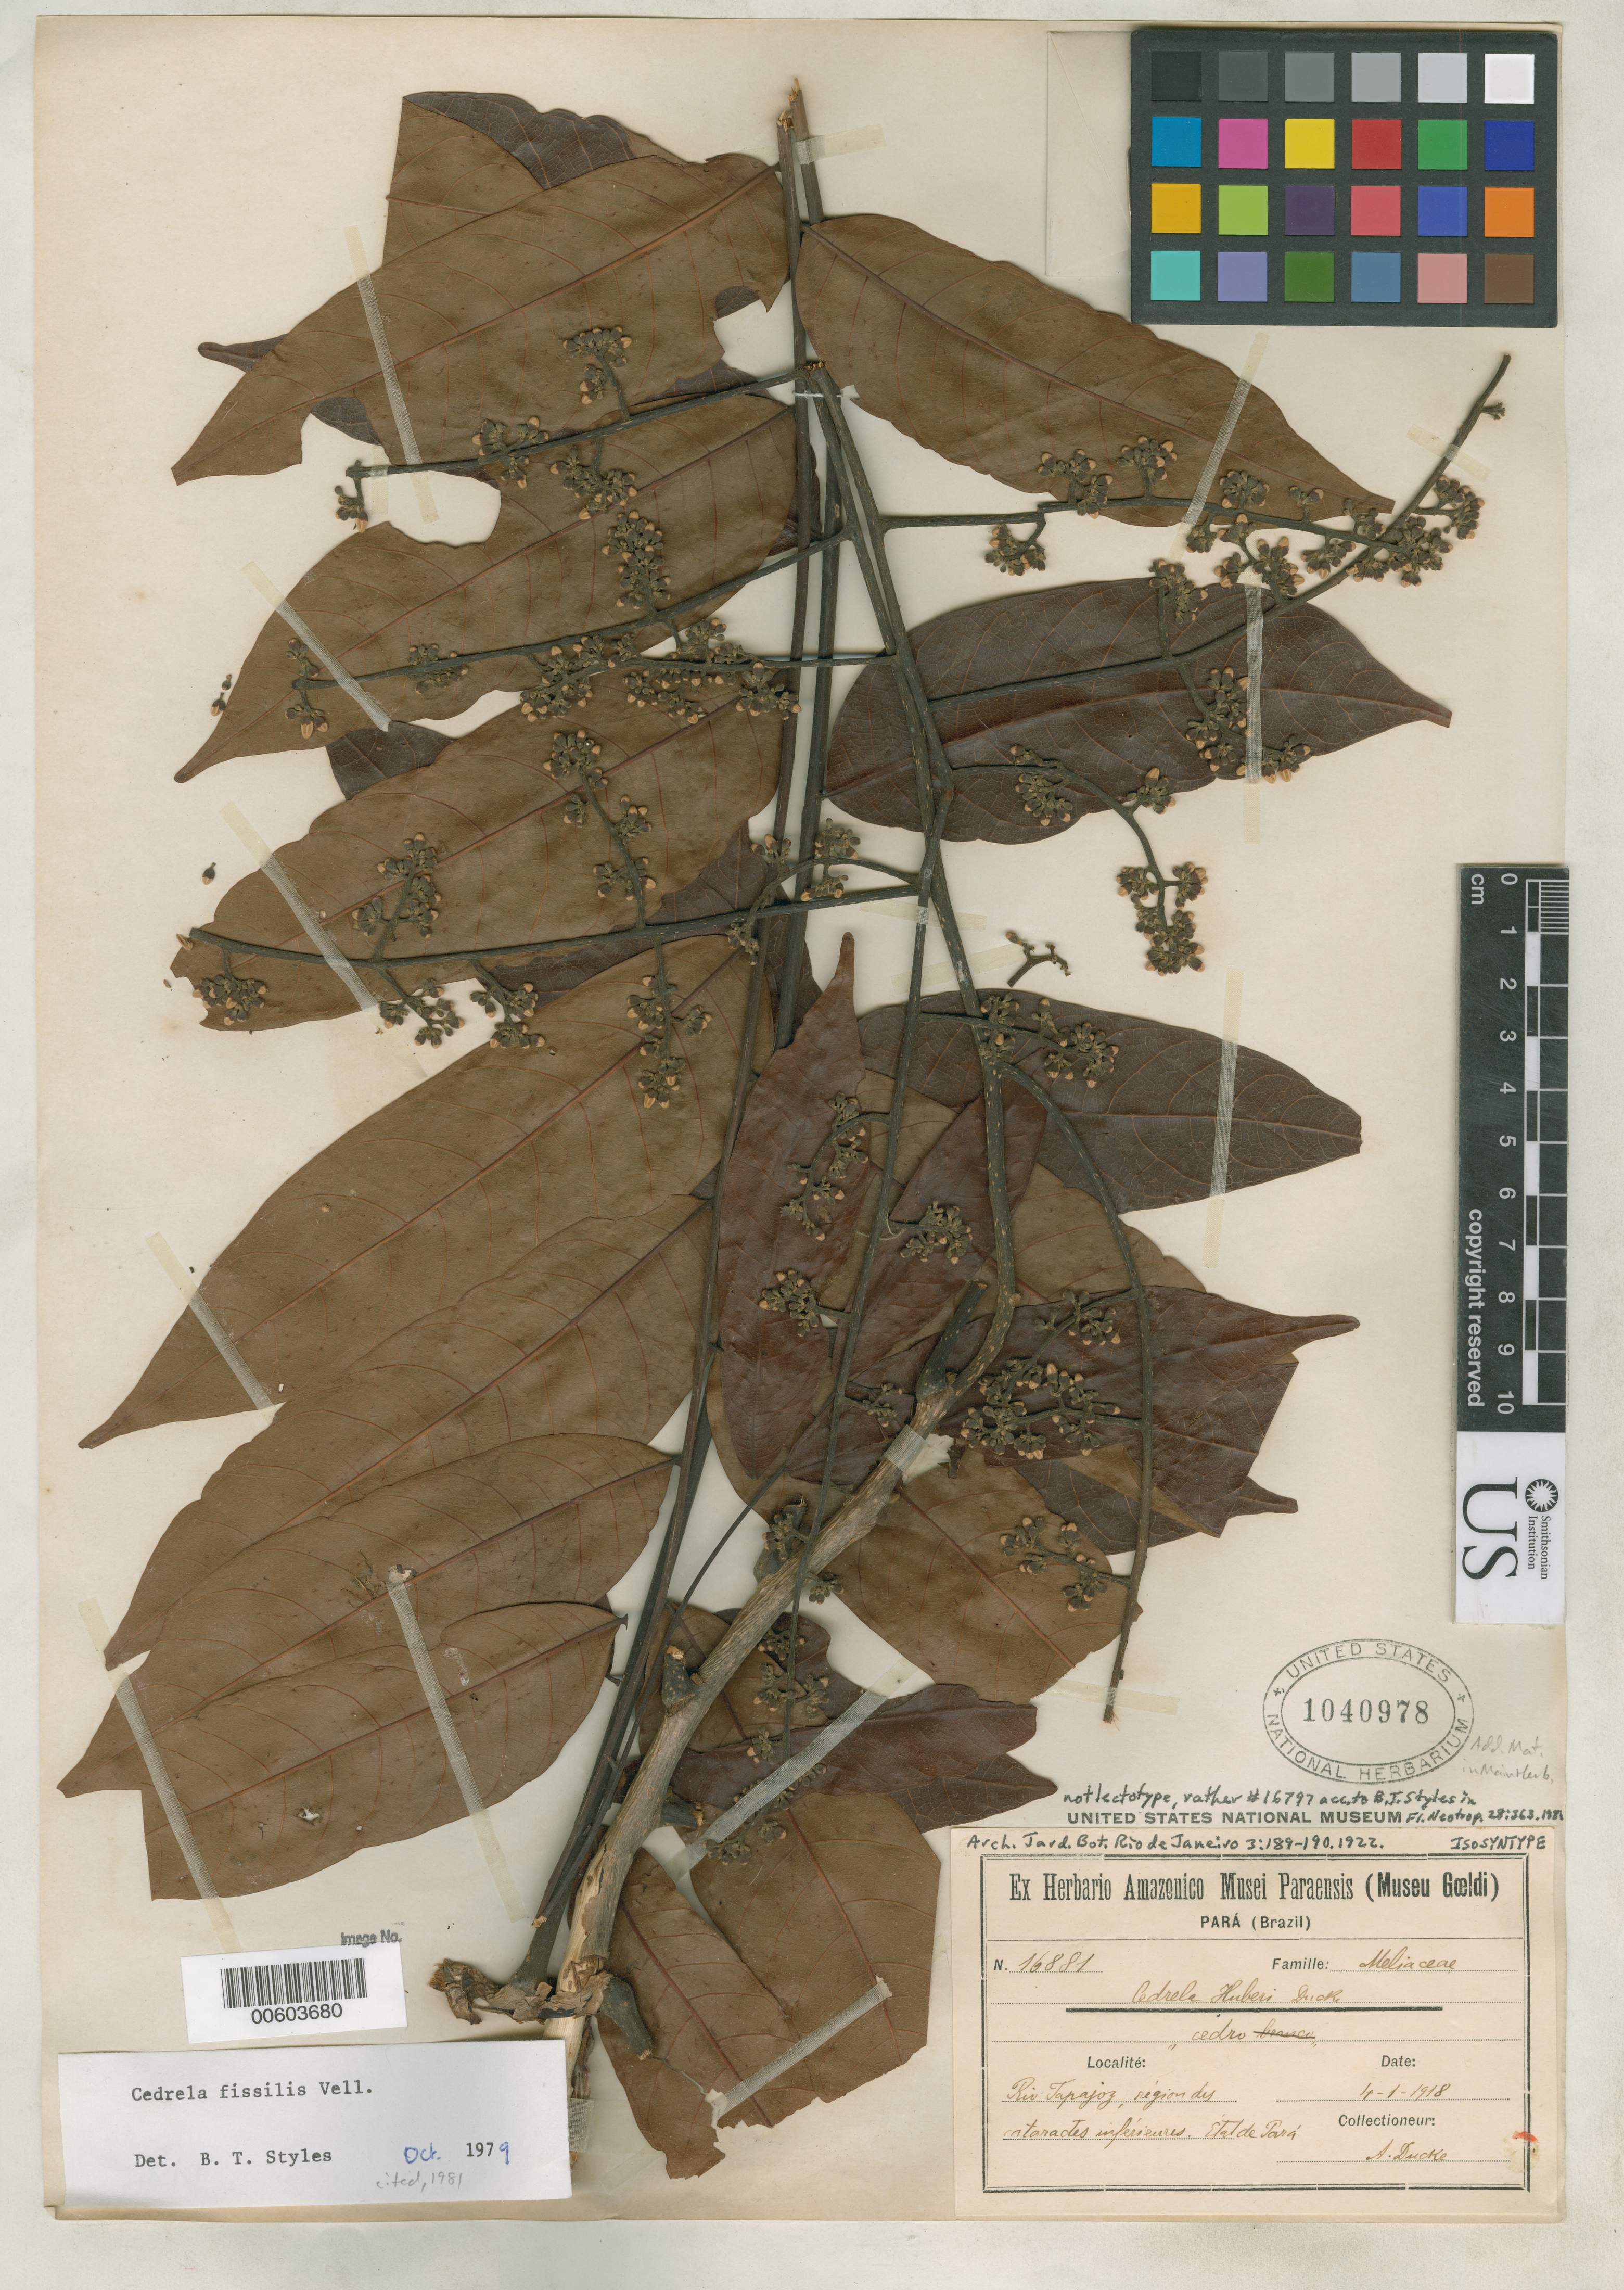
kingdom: Plantae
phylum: Tracheophyta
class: Magnoliopsida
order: Sapindales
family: Meliaceae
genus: Cedrela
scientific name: Cedrela huberi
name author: Ducke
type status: Syntype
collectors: A. Ducke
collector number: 16881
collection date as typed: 04 Jan 1918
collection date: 1918-01-04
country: Brazil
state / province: Pará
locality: Rio Tapajoz, region des cataractes inferieures.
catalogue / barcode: US 1040978